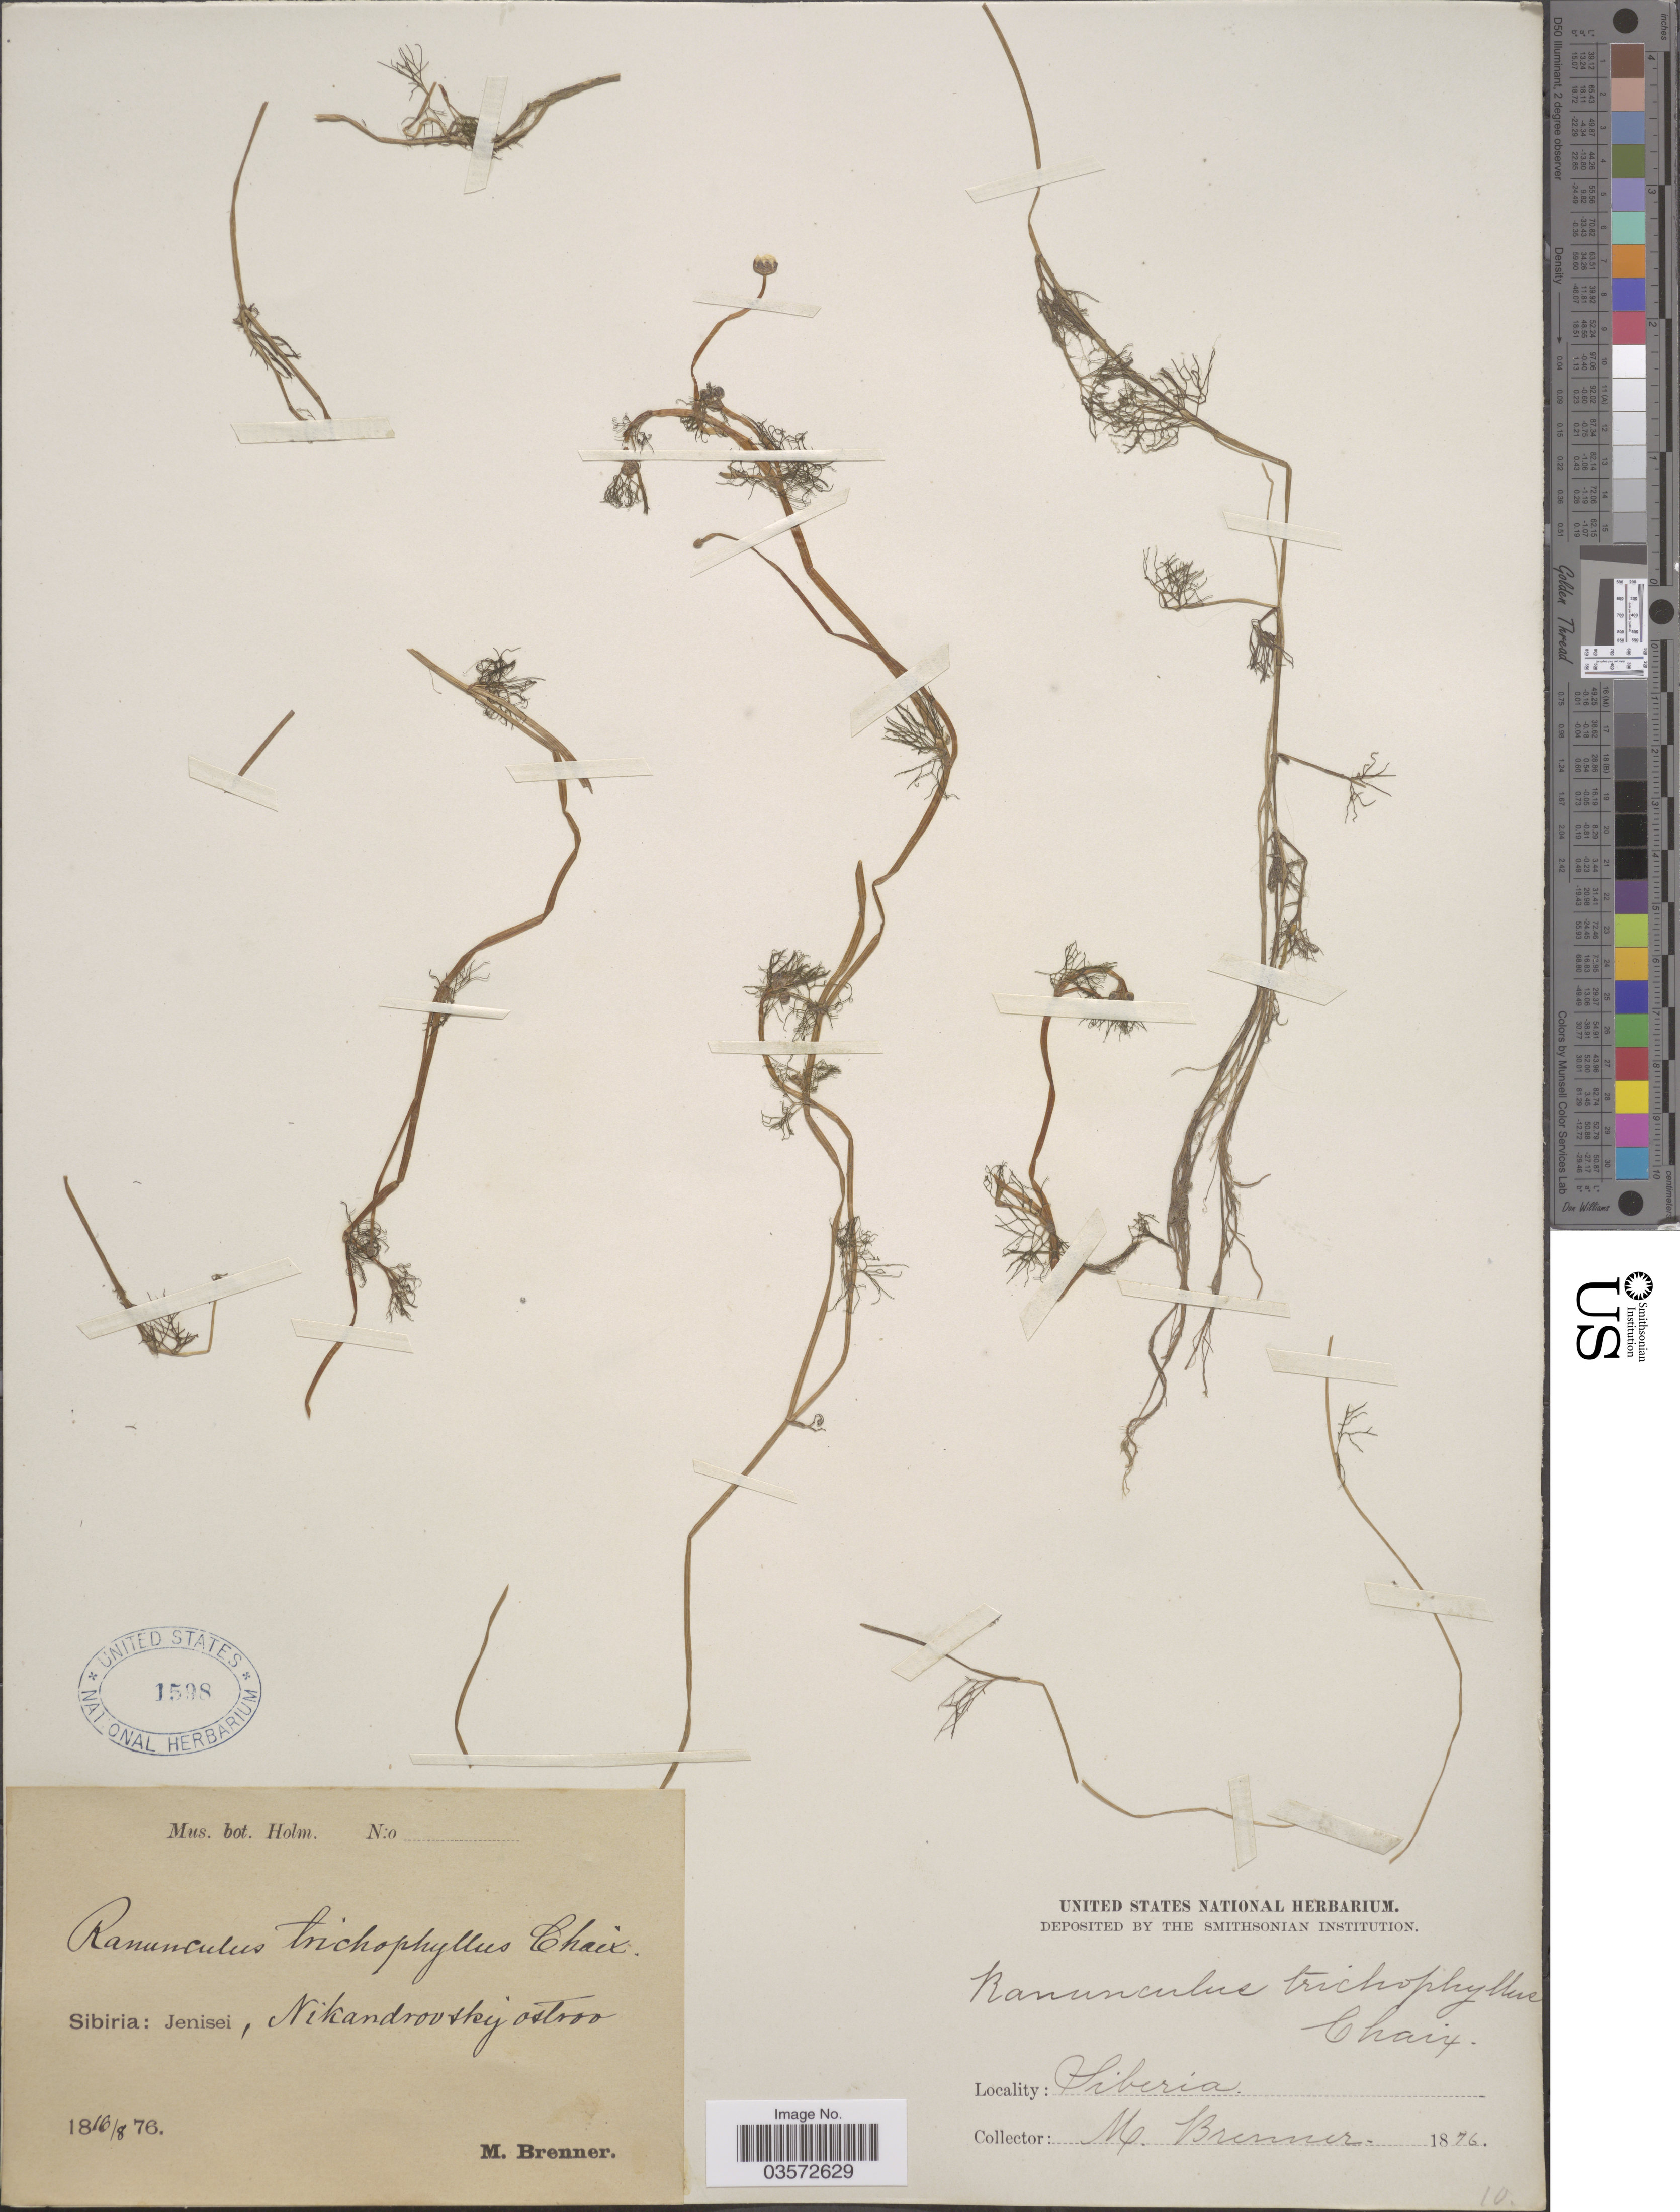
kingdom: Plantae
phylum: Tracheophyta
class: Magnoliopsida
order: Ranunculales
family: Ranunculaceae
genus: Ranunculus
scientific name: Ranunculus flaccidus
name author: Hook. f. & Thomson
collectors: M. Brenner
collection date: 1876-08-16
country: Russian Federation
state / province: Krasnoyarsk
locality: Sibiria: Jenisei, Nikandrovsky ostrov (Island). Siberia.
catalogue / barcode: US 1598